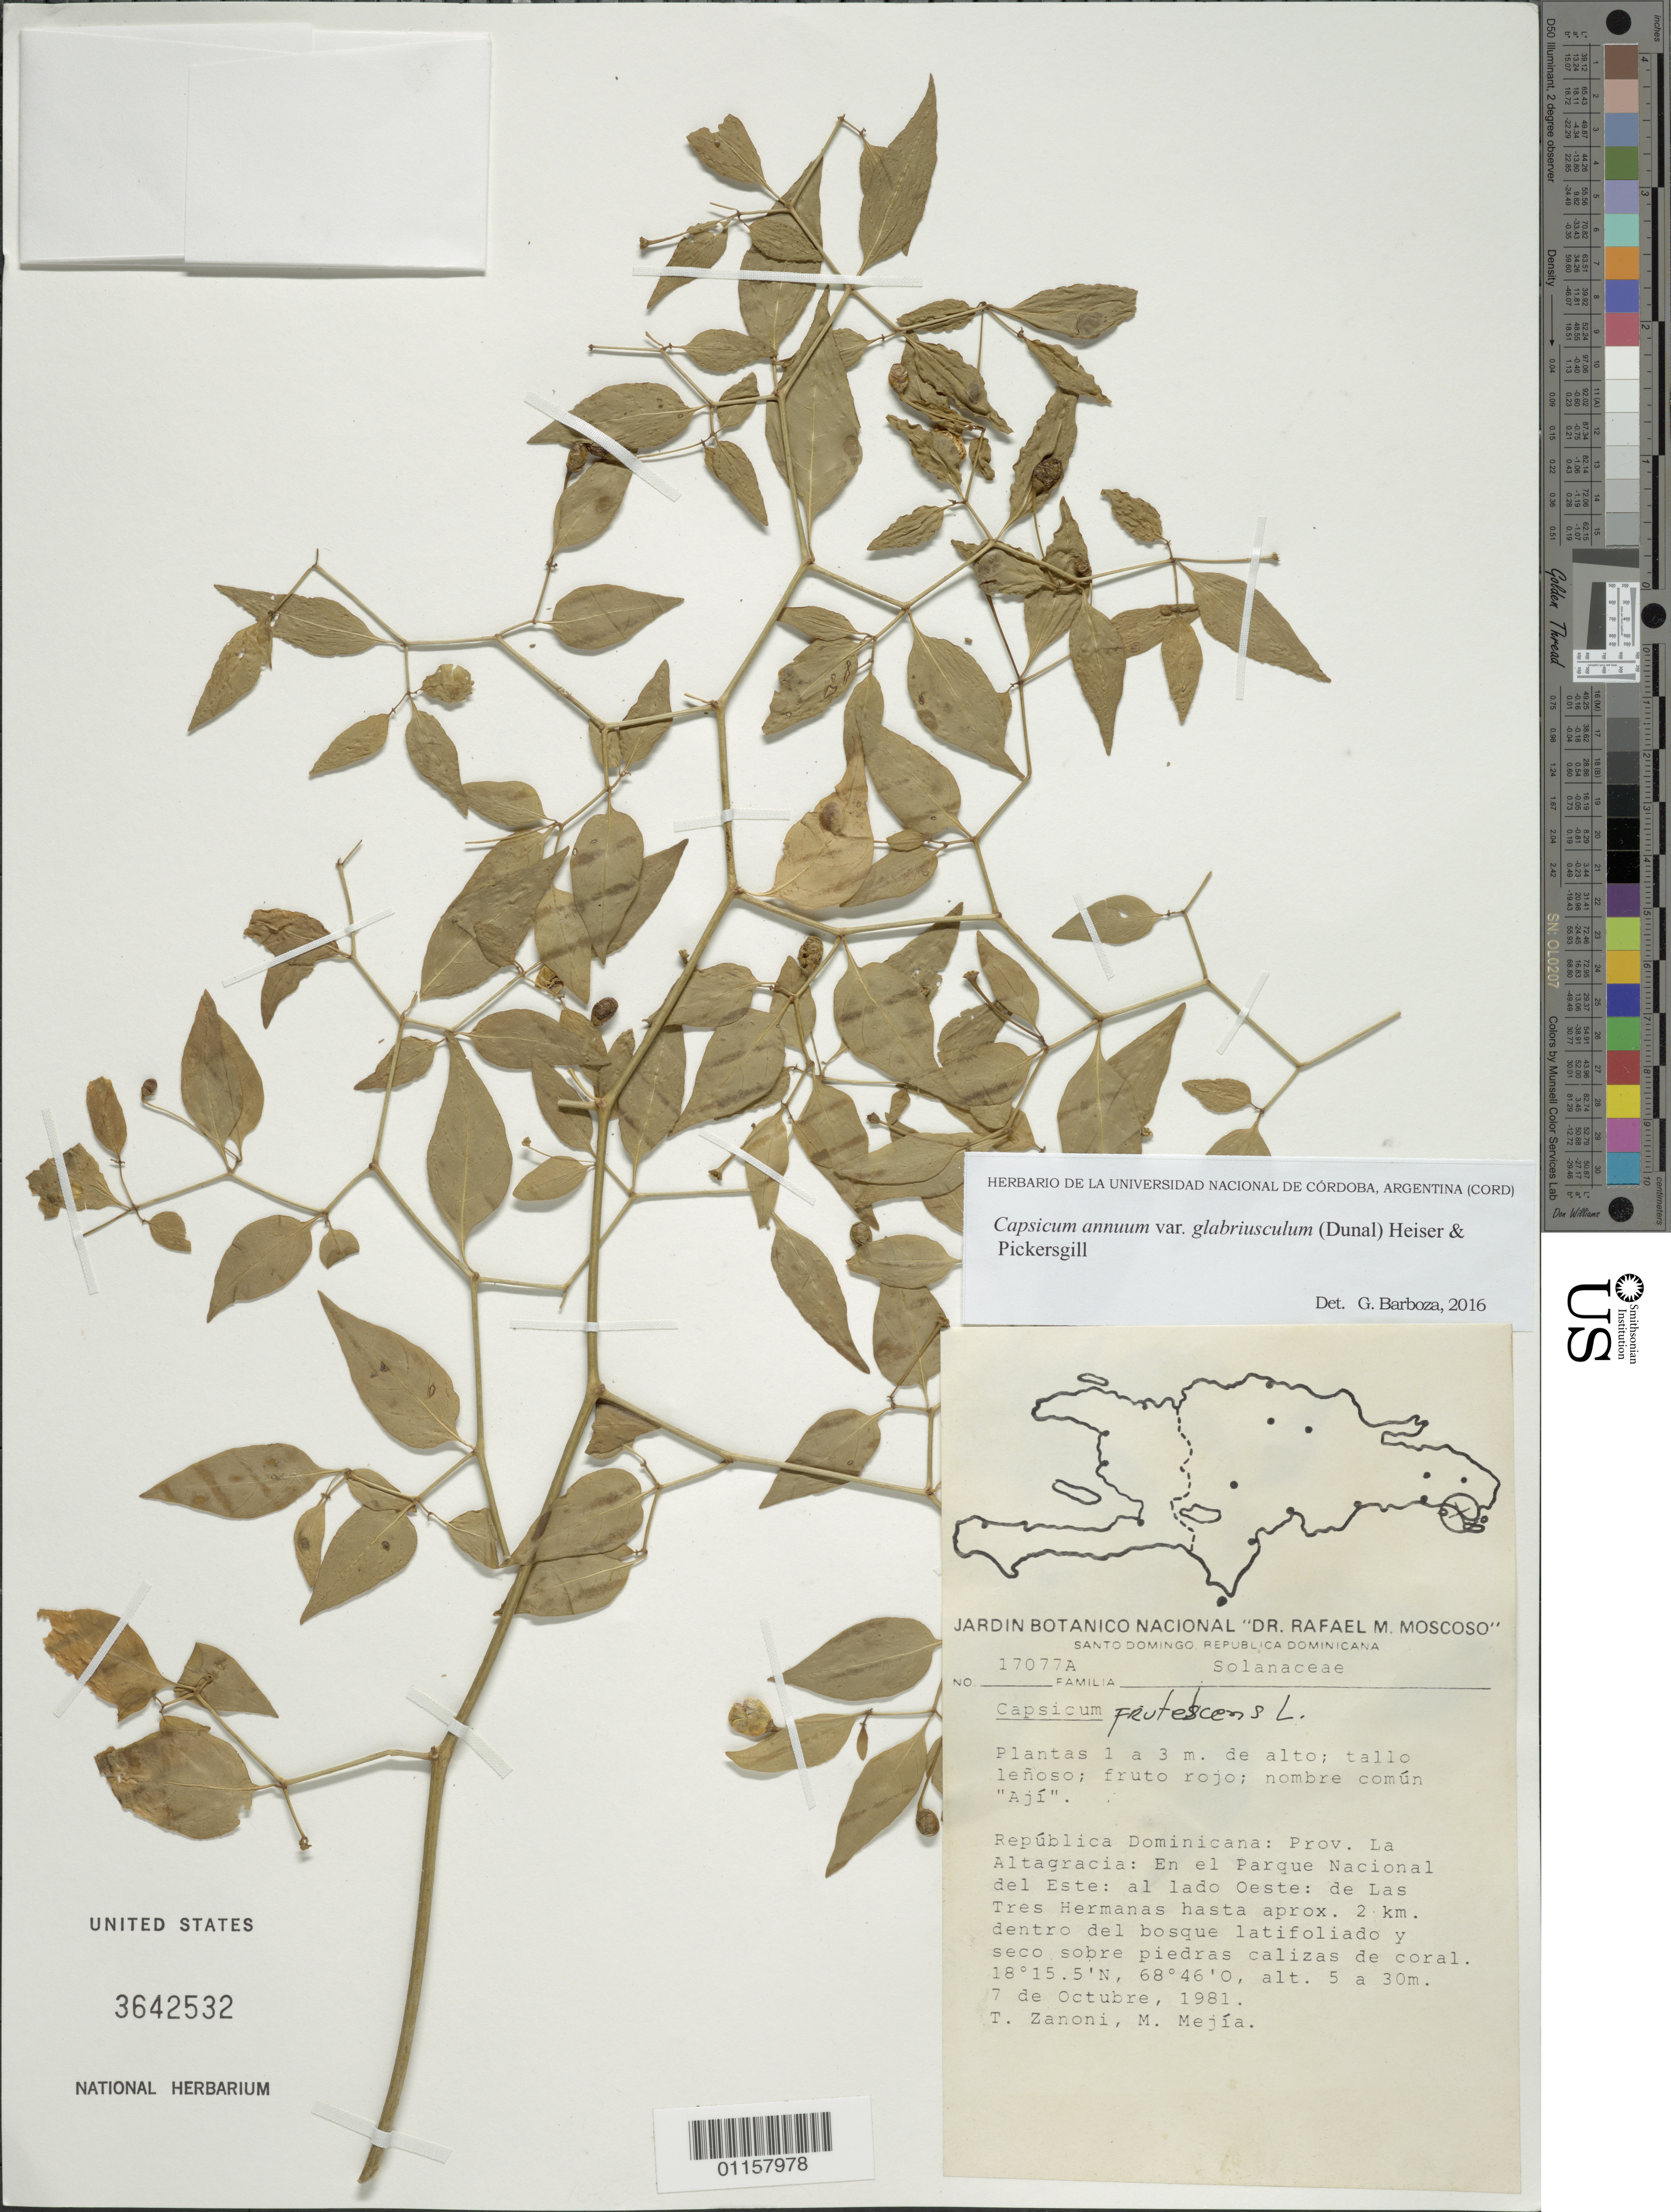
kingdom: Plantae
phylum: Tracheophyta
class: Magnoliopsida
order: Solanales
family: Solanaceae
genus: Capsicum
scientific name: Capsicum annuum var. glabriusculum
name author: (Dunal) Heiser & Pickersgill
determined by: Barboza, G. E., (CORD), Museo Botanico - Cordoba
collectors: T. A. Zanoni & M. Mejia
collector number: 17077A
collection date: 1981-10-07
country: Dominican Republic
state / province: La Altagracía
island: Hispaniola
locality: Parque Nacional del Este; al lado oeste de lasTres Hermanas.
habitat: Aprox. 2 km dentro del bosque latifoliado y seco sobre piedras calizas de coral.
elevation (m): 5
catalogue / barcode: US 3642532